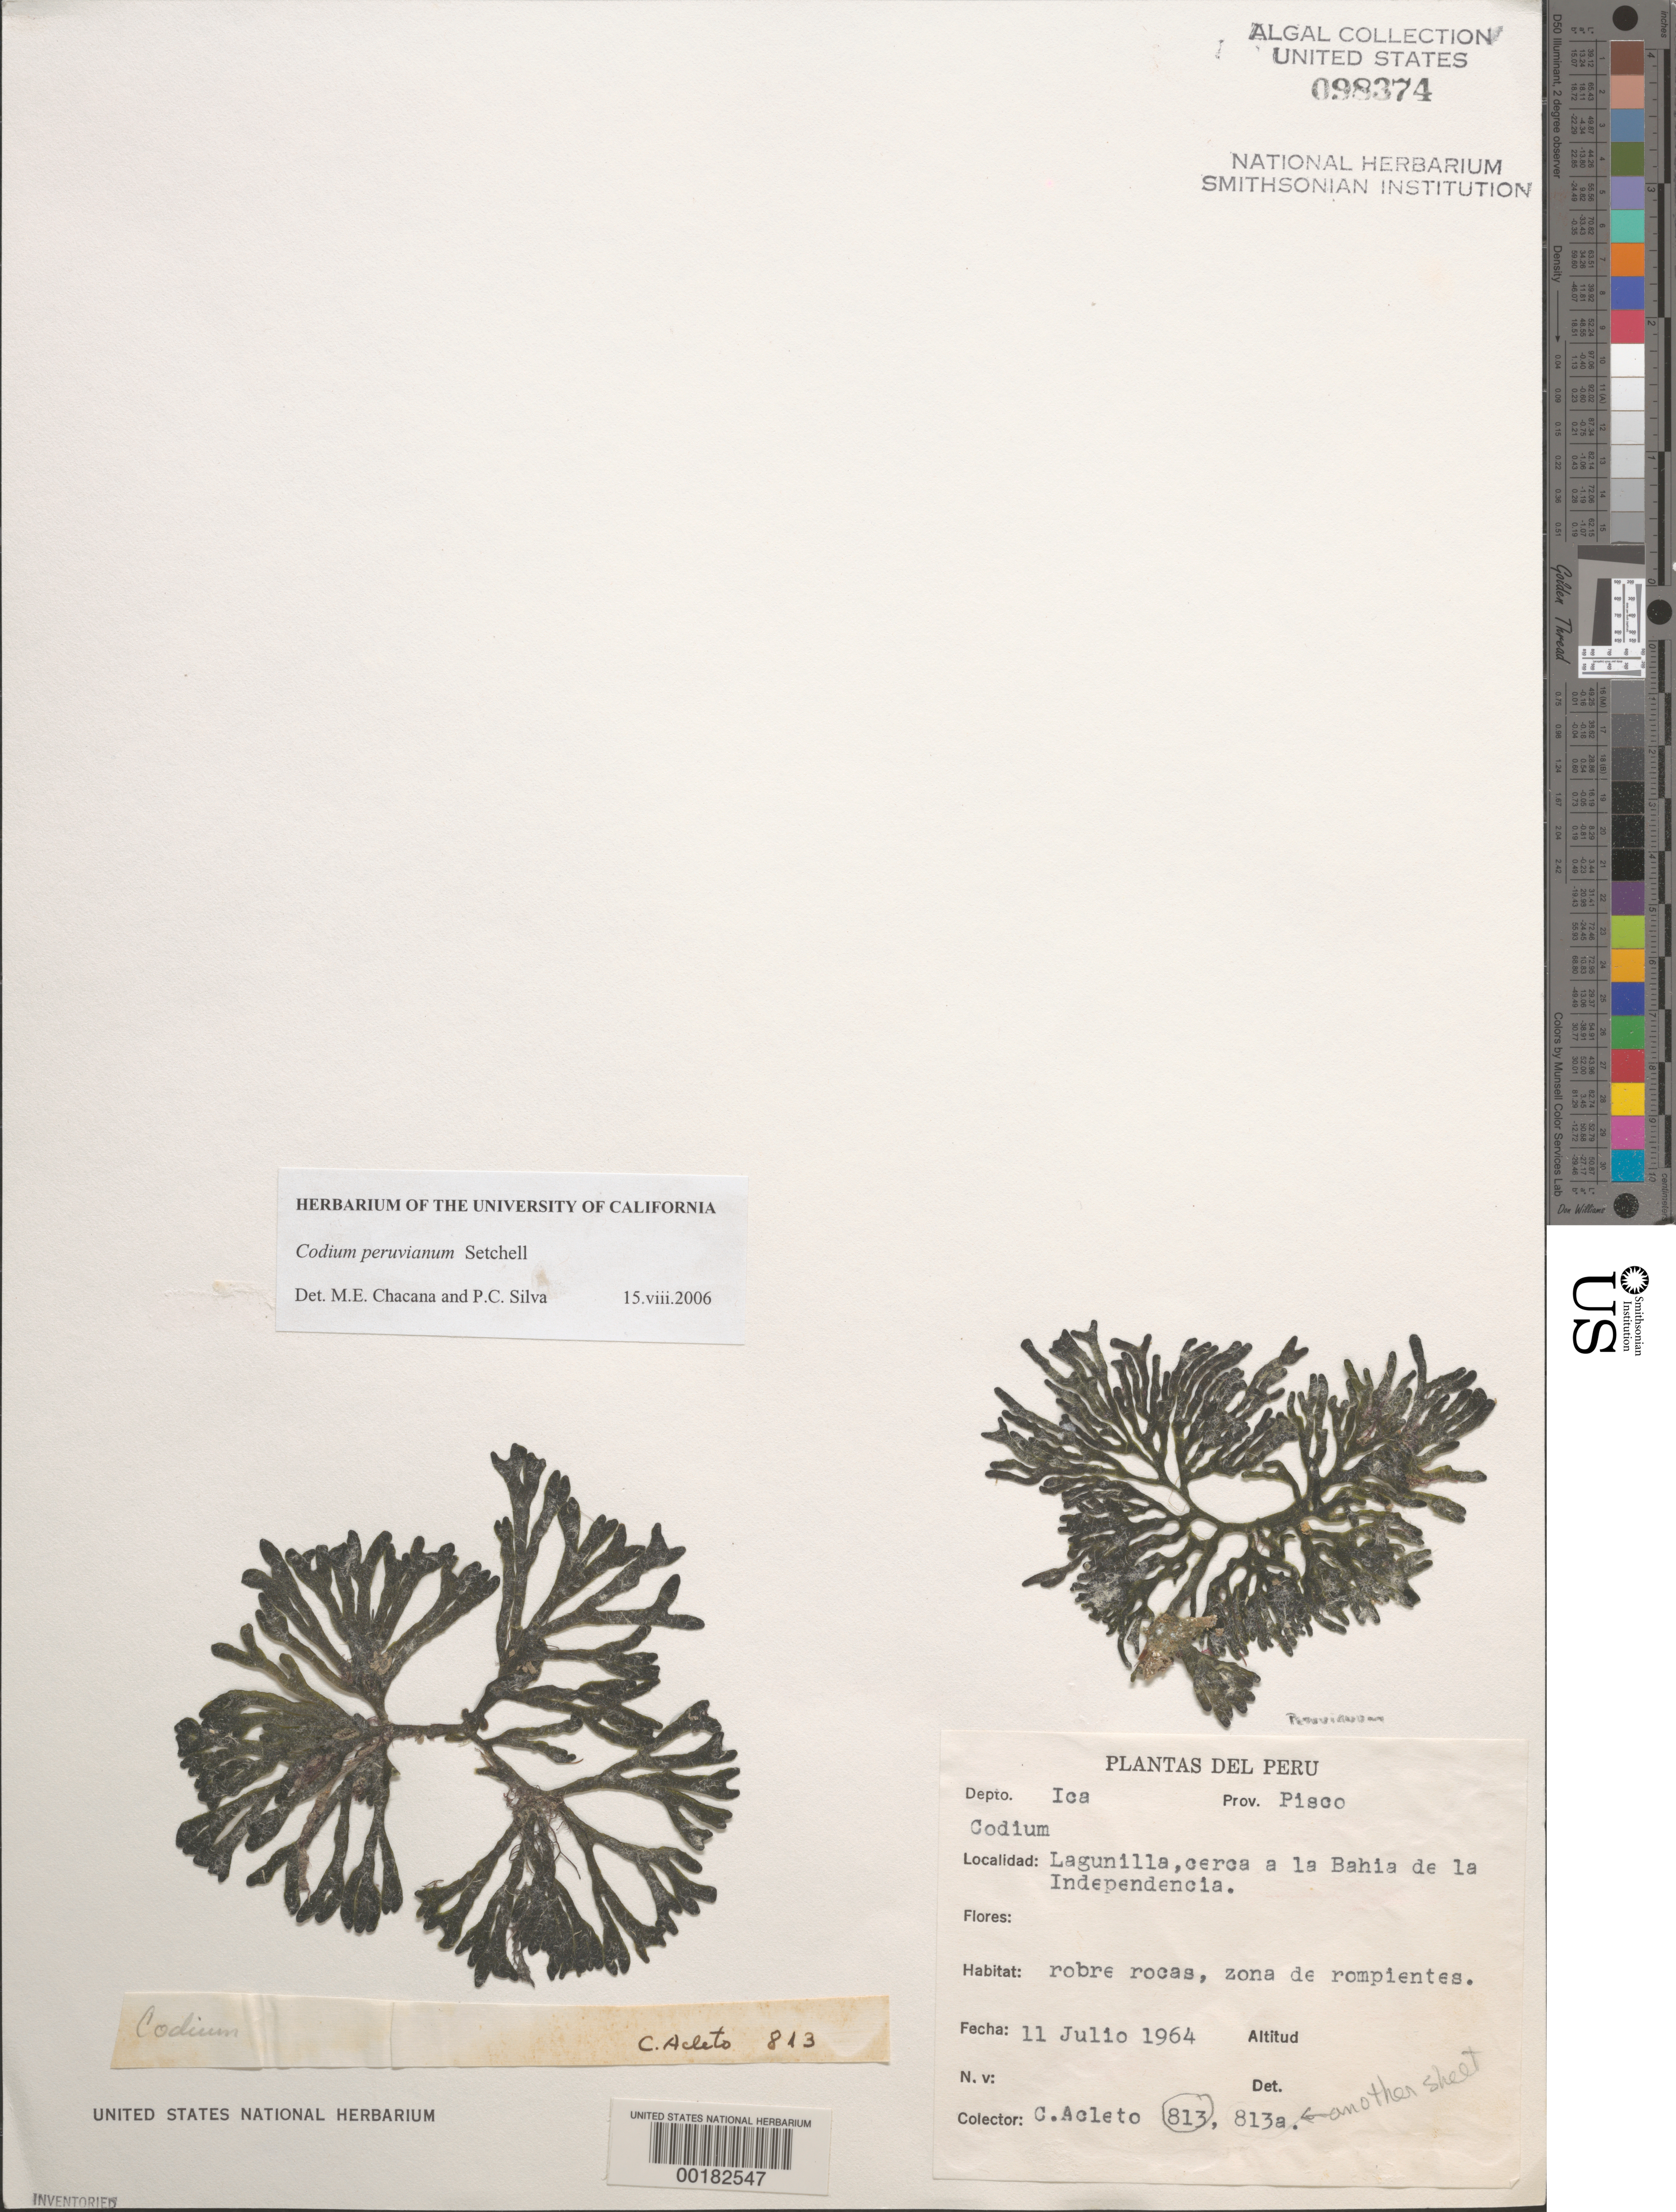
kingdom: Plantae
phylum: Chlorophyta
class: Ulvophyceae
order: Bryopsidales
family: Codiaceae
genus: Codium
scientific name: Codium peruvianum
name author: (M. Howe) Setch.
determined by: Chacana, M. E.; Silva, P. C.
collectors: C. Acleto O.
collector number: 813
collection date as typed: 11 Jul 1964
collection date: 1964-07-11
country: Peru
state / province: Ica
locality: Lagunilla, near Bahia de la Independencia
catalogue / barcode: US 98374